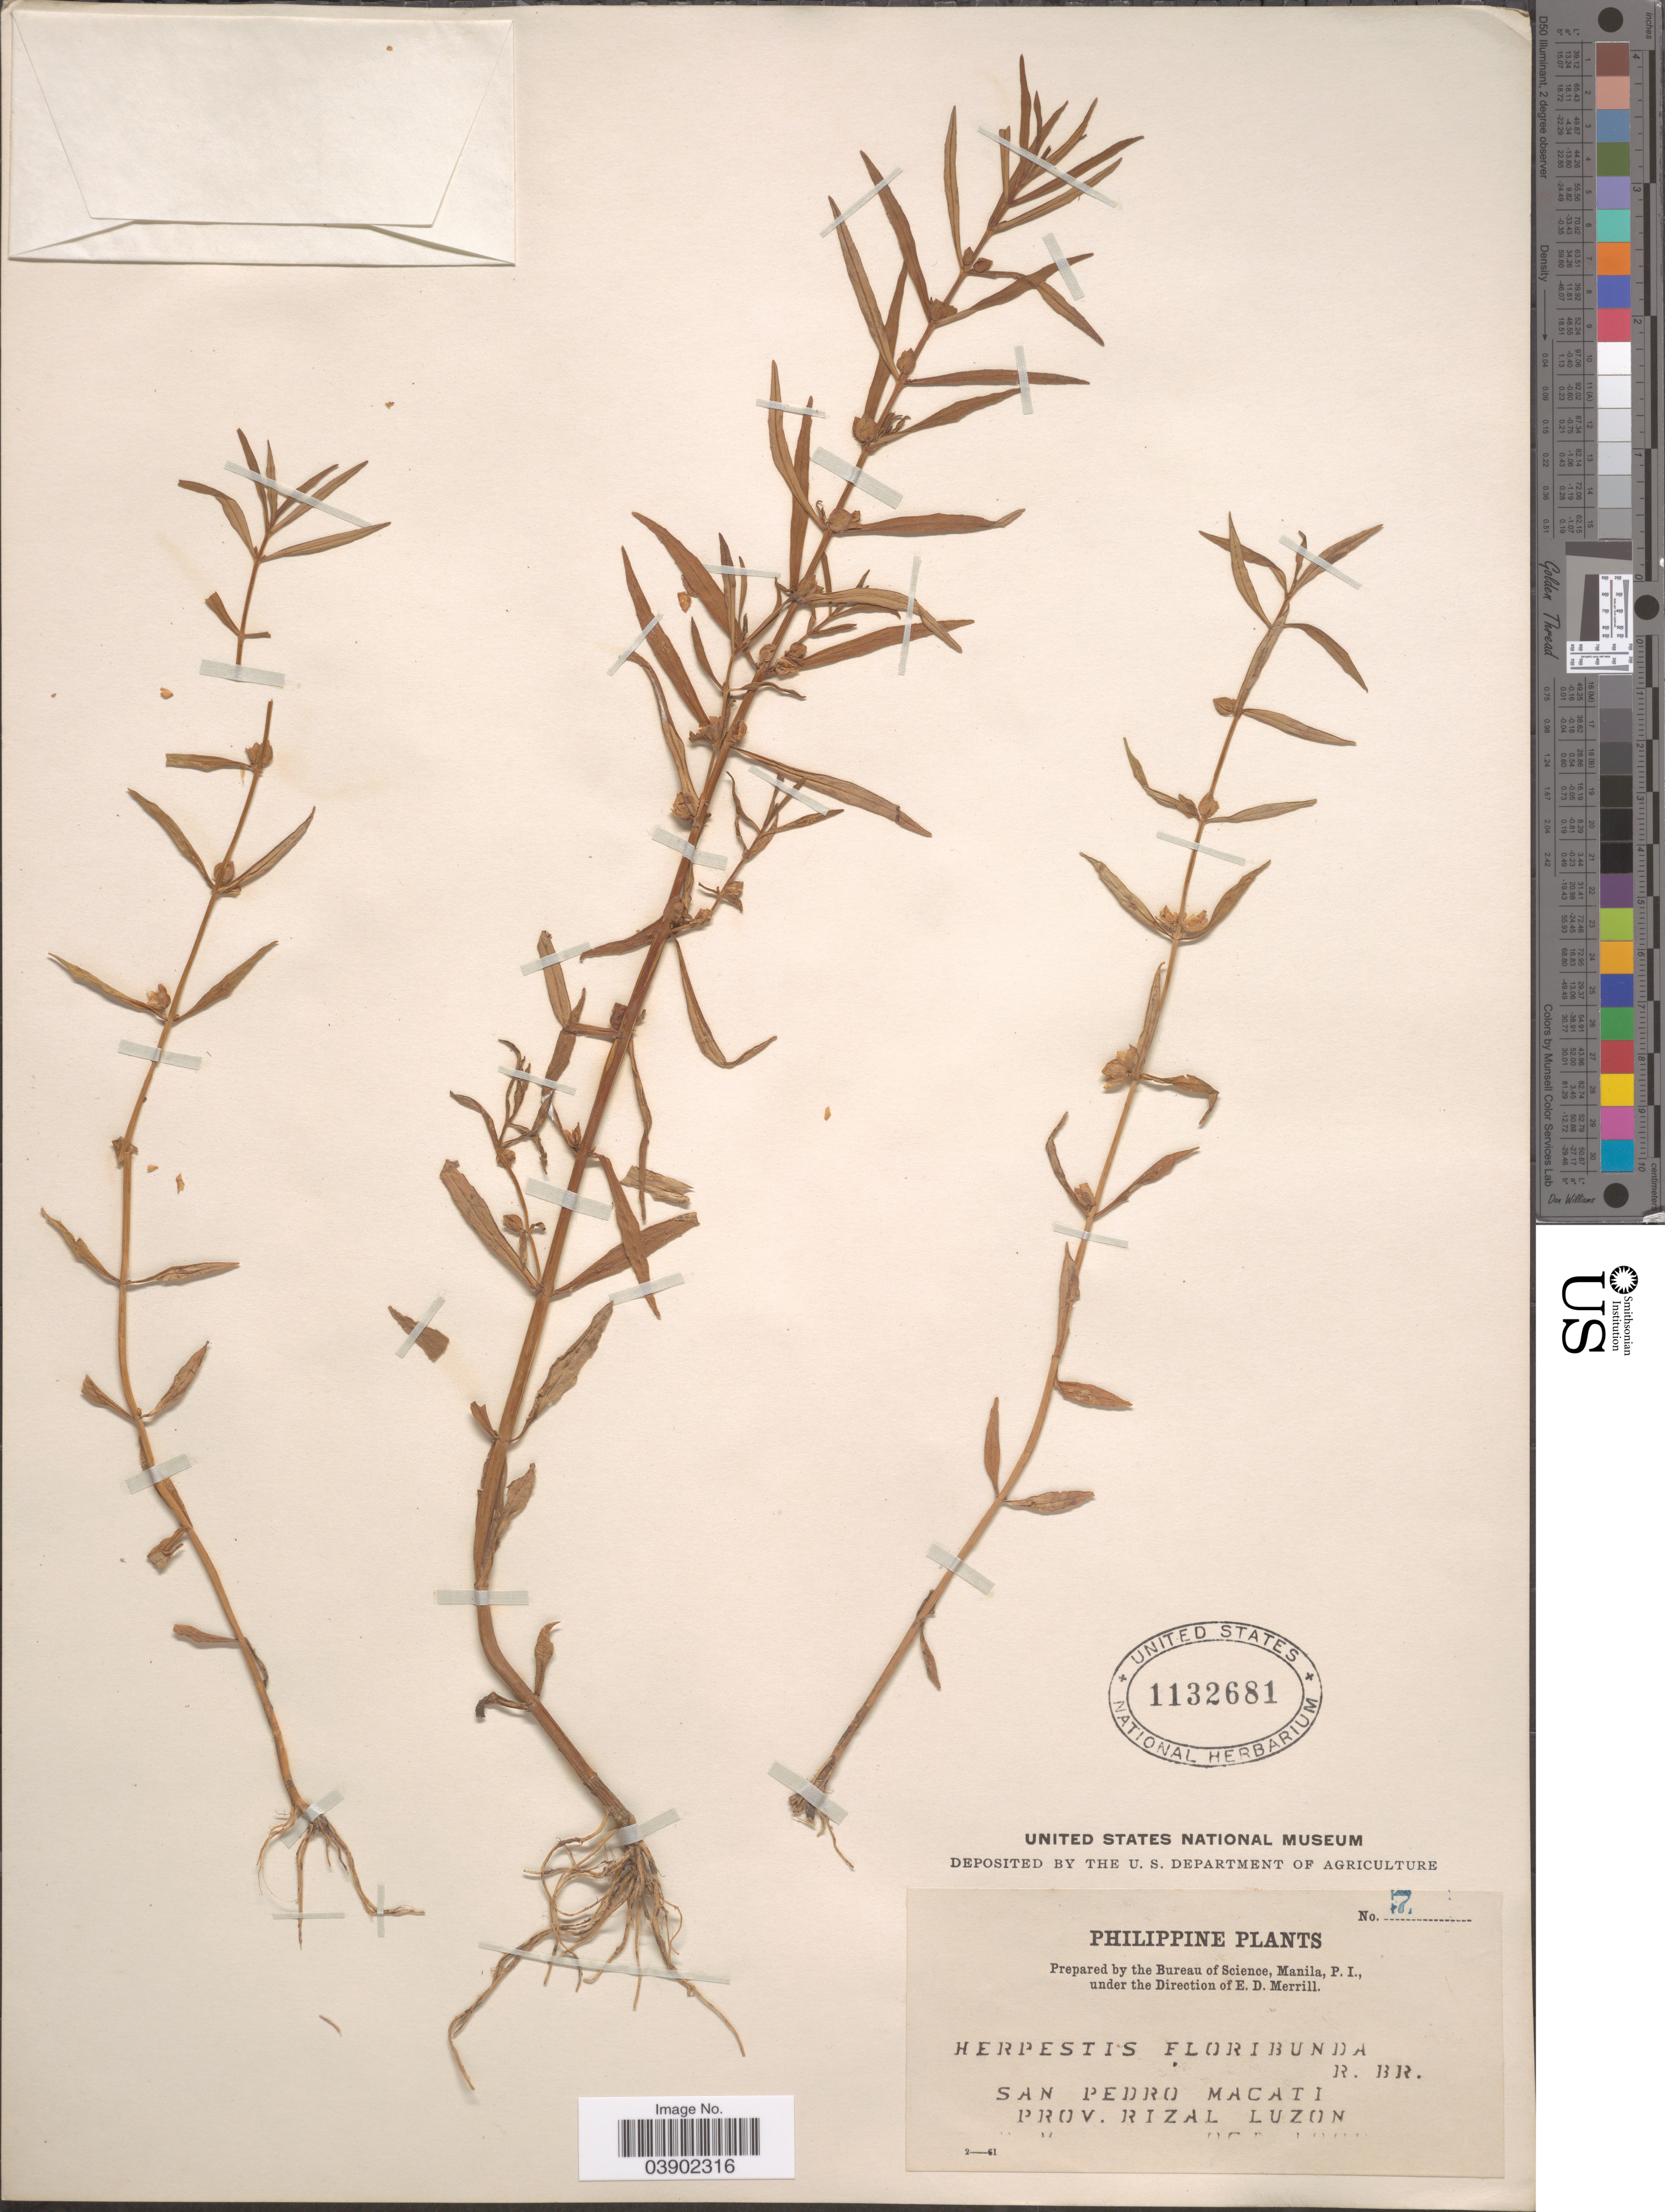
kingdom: Plantae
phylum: Tracheophyta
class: Magnoliopsida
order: Lamiales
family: Plantaginaceae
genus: Bacopa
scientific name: Bacopa floribunda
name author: (R. Br.) Wettst.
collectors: E. D. Merrill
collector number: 7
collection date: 1990-10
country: Philippines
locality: San Pedro Macati. Prov. Rizal Luzon.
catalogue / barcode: US 1132681